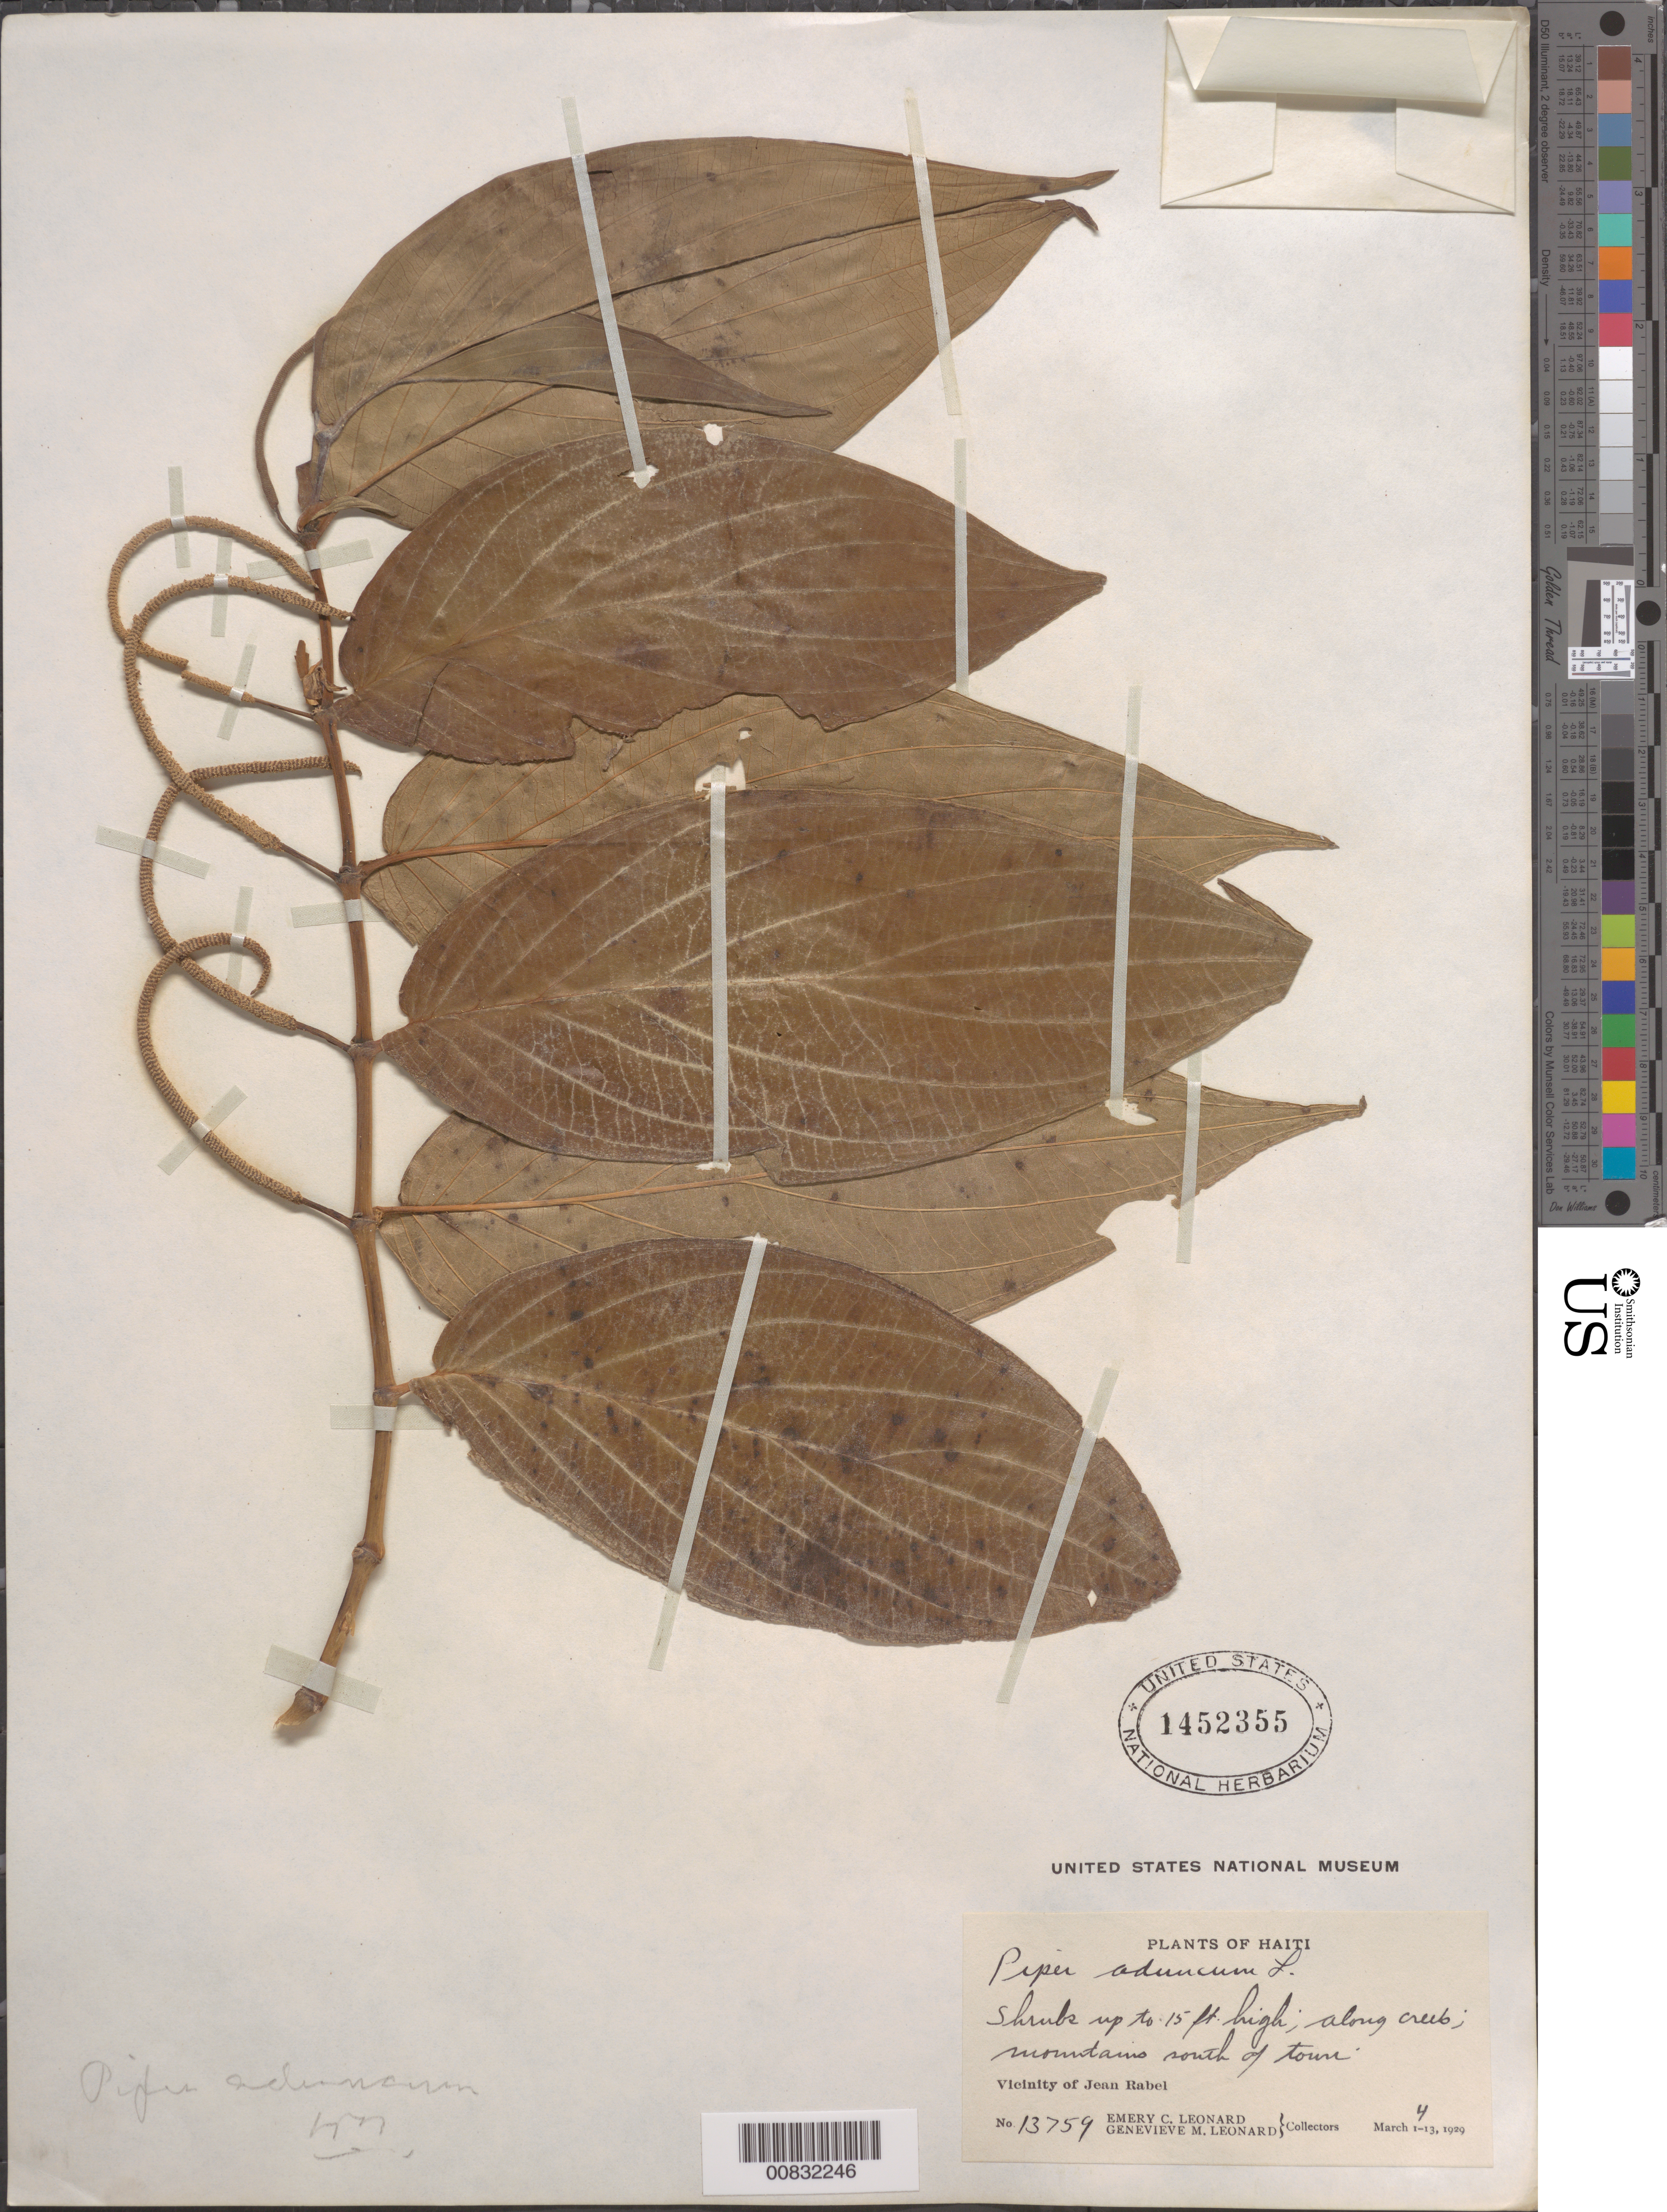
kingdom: Plantae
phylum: Tracheophyta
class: Magnoliopsida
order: Piperales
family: Piperaceae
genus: Piper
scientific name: Piper aduncum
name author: L.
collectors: E. C. Leonard & G. M. Leonard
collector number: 13759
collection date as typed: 04 Mar 1929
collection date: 1929-03-04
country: Haiti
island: Hispaniola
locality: Vicinity of Jean Rabel. Along creek; mountains south of town.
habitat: Along creek.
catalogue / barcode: US 1452355